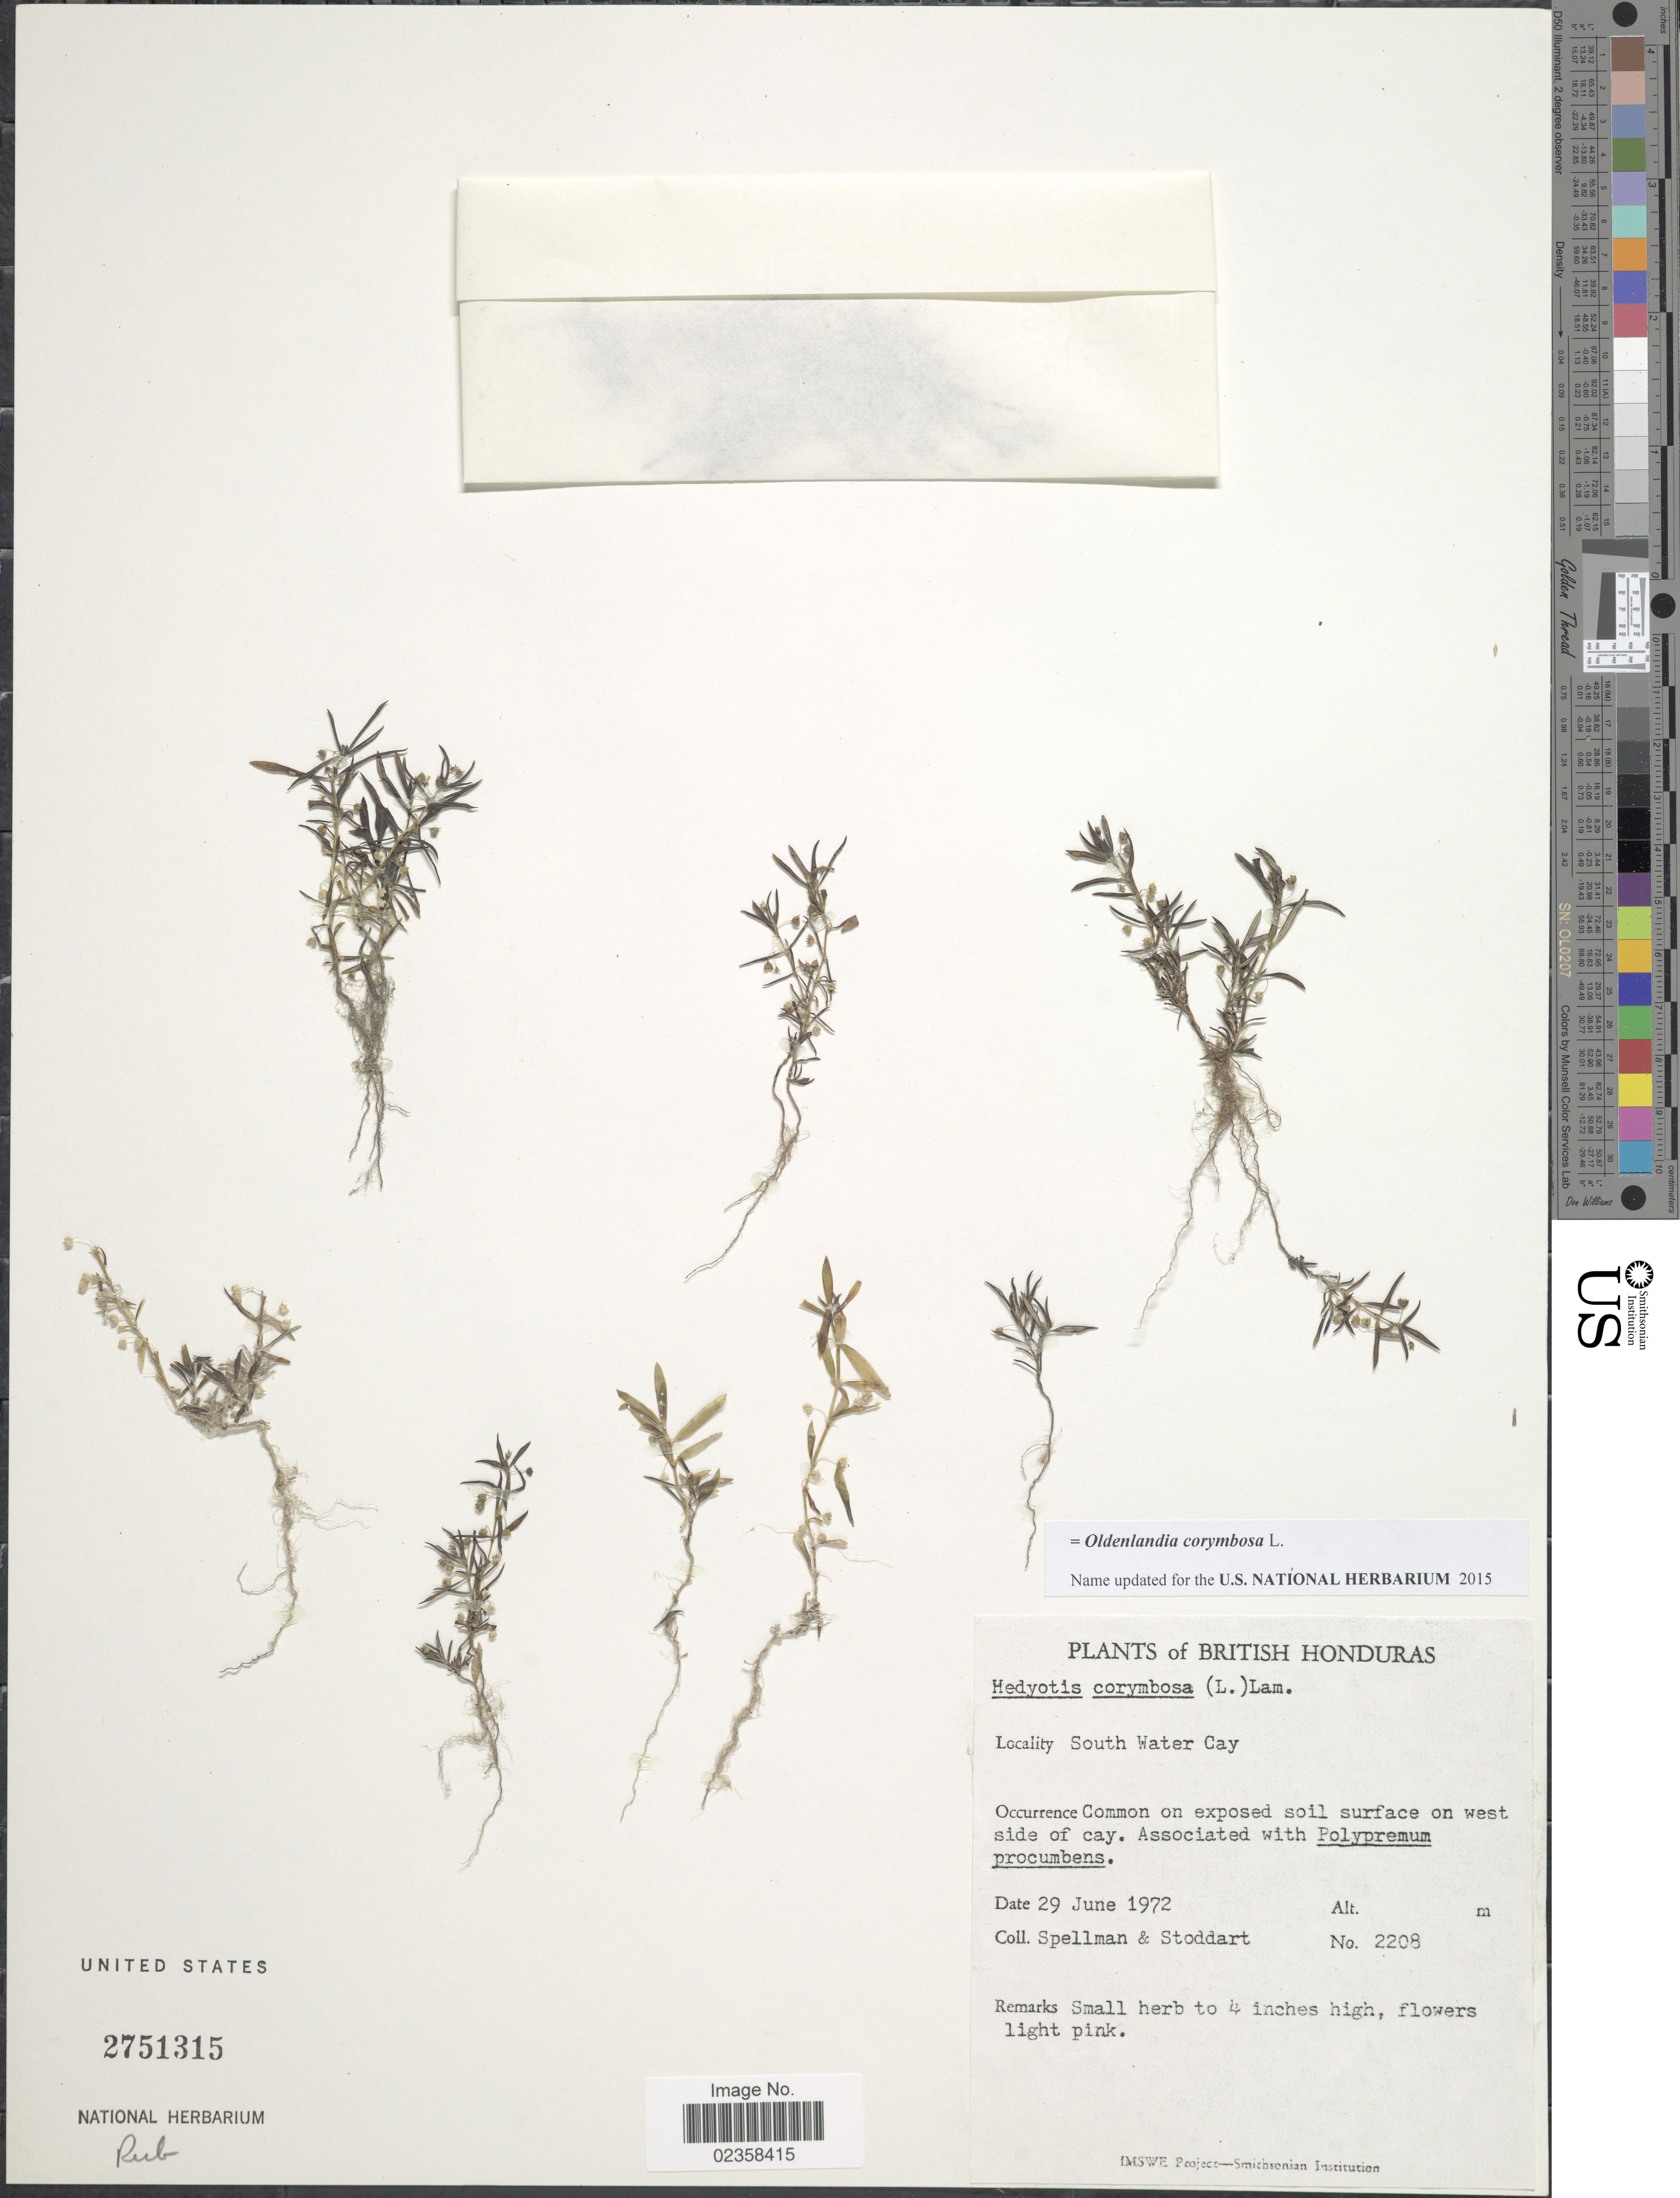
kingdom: Plantae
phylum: Tracheophyta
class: Magnoliopsida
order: Gentianales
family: Rubiaceae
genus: Oldenlandia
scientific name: Oldenlandia corymbosa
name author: L.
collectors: Spellman, -- & -. Stoddart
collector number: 2208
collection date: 1972-06-29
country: Belize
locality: British Honduras, South Water Cay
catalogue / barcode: US 2751315